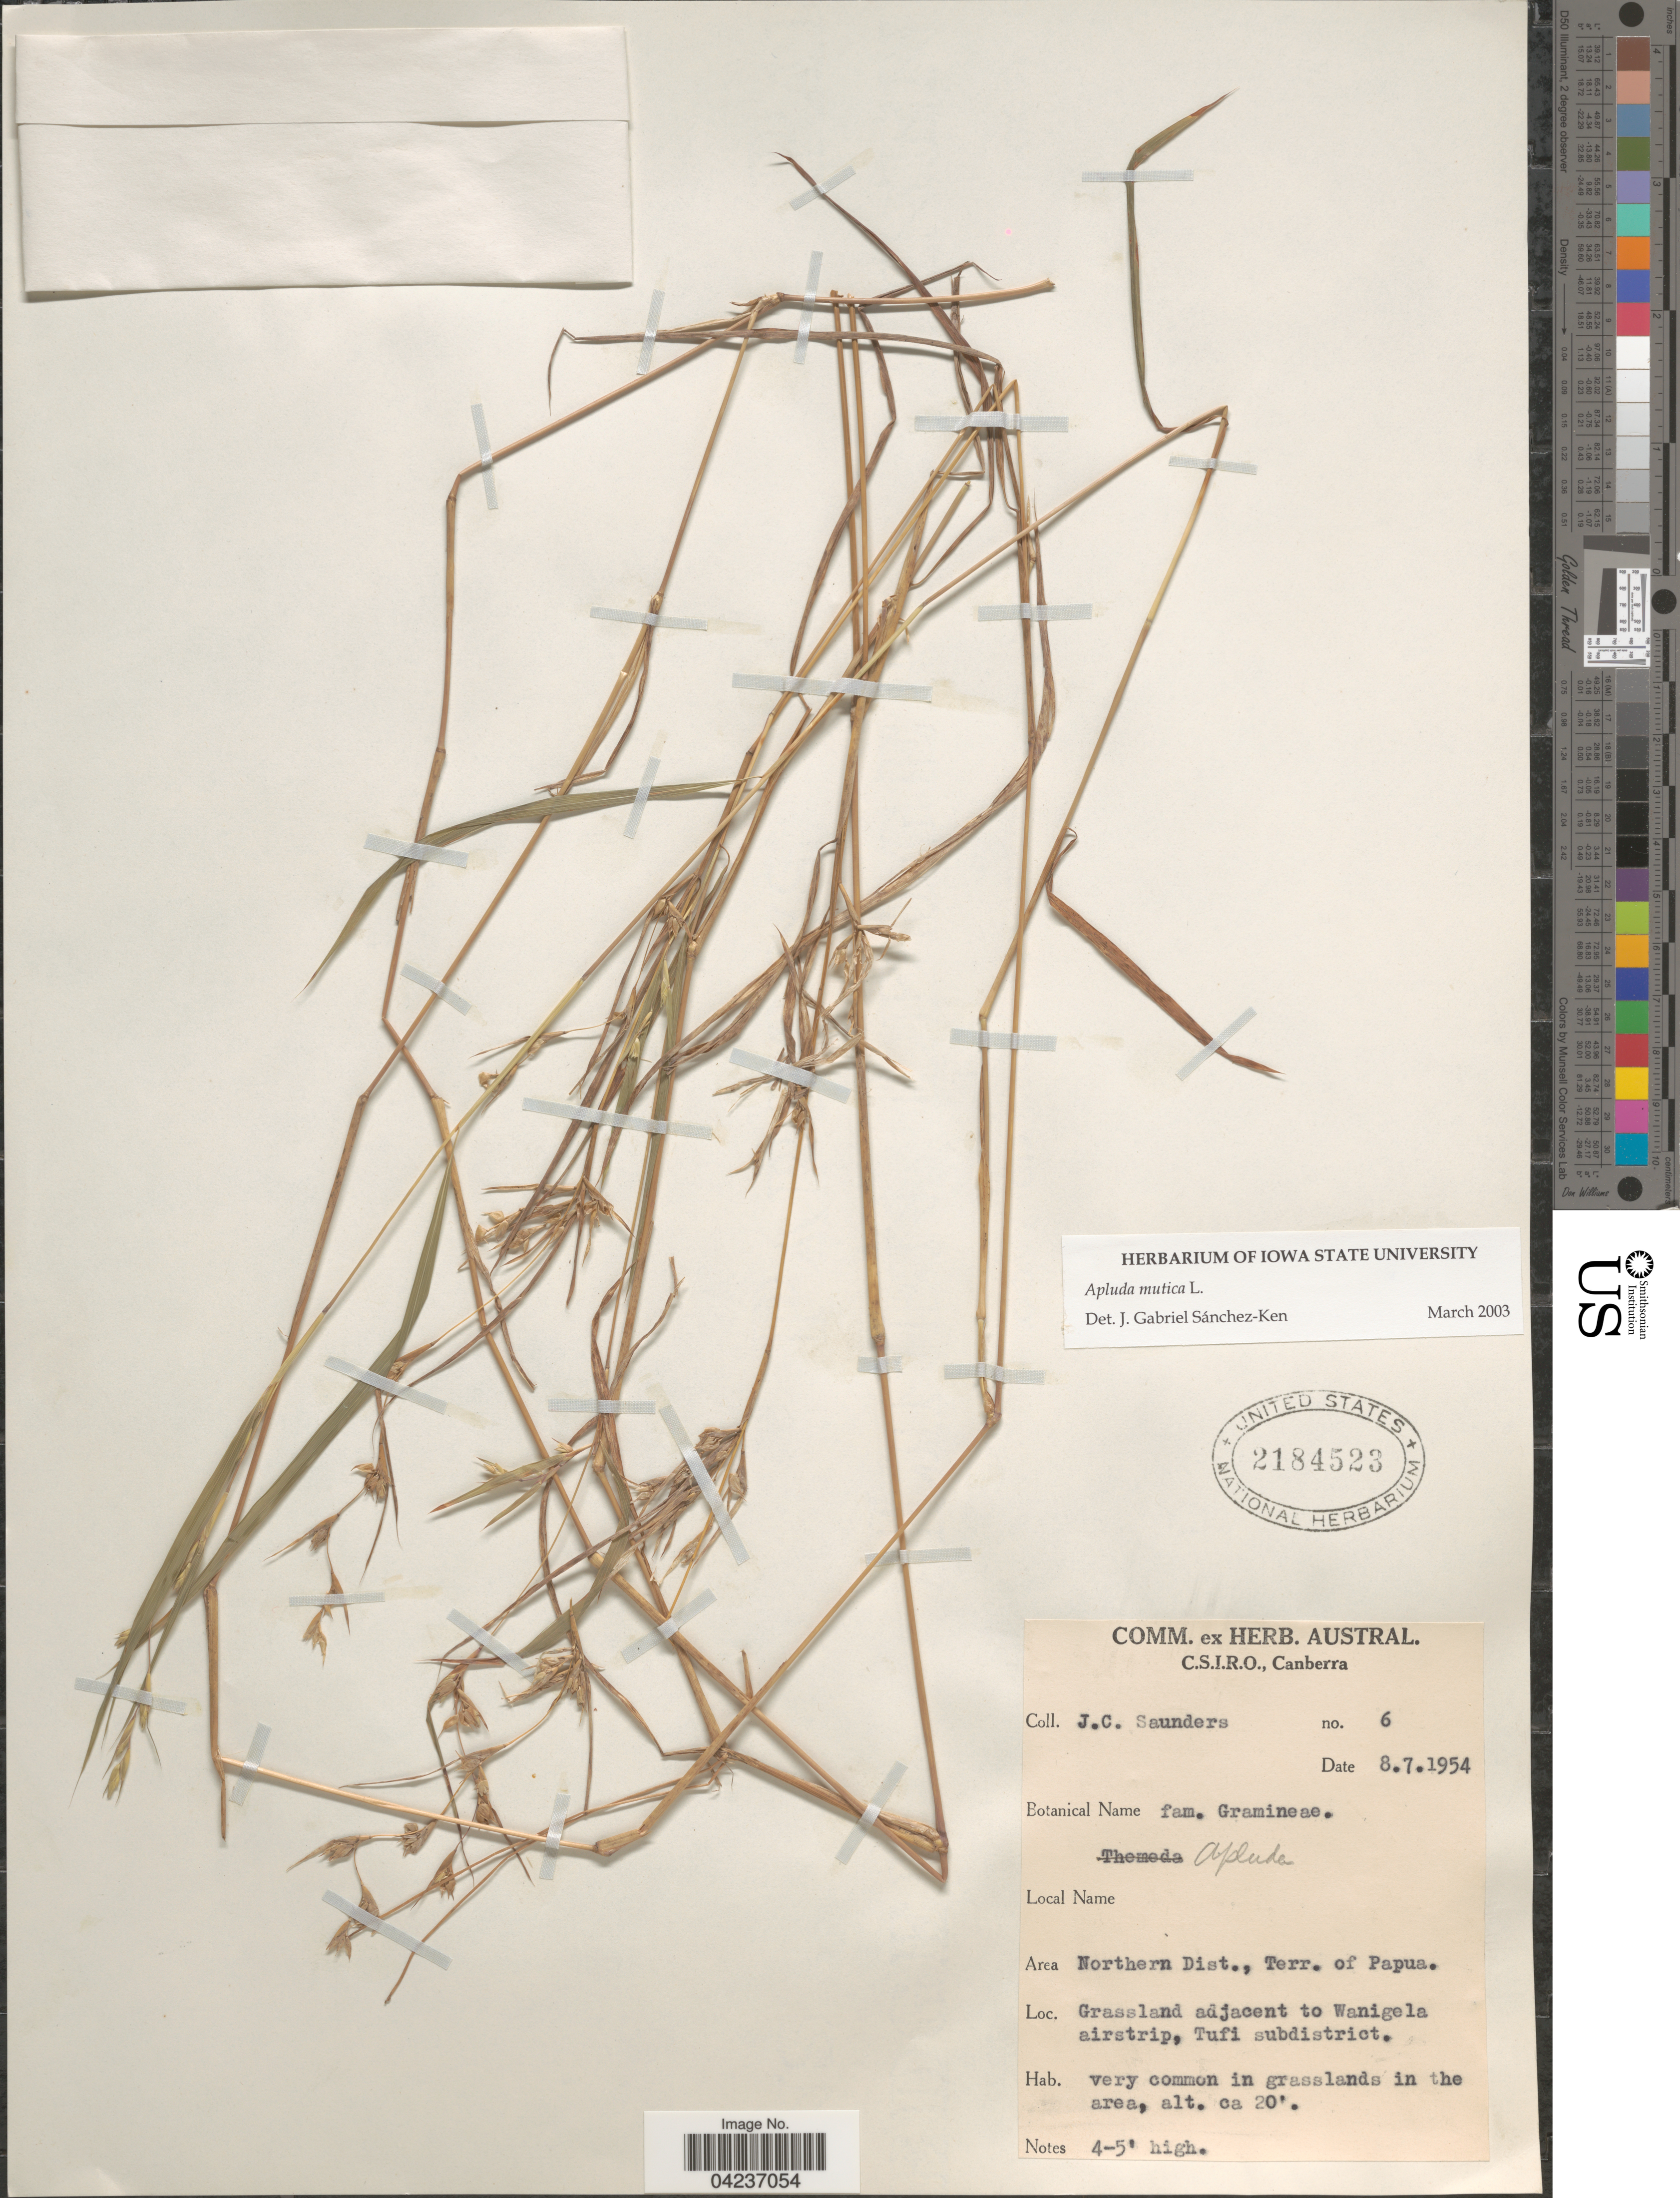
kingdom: Plantae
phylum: Tracheophyta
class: Liliopsida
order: Poales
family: Poaceae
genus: Apluda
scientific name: Apluda mutica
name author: L.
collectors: J. C. Saunders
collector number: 6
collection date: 1954-07-08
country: Papua New Guinea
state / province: Northern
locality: Area Northern Div. Grassland adjacent to Wanigela airstrip, Tufi subdistrict.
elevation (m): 6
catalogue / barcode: US 2184523